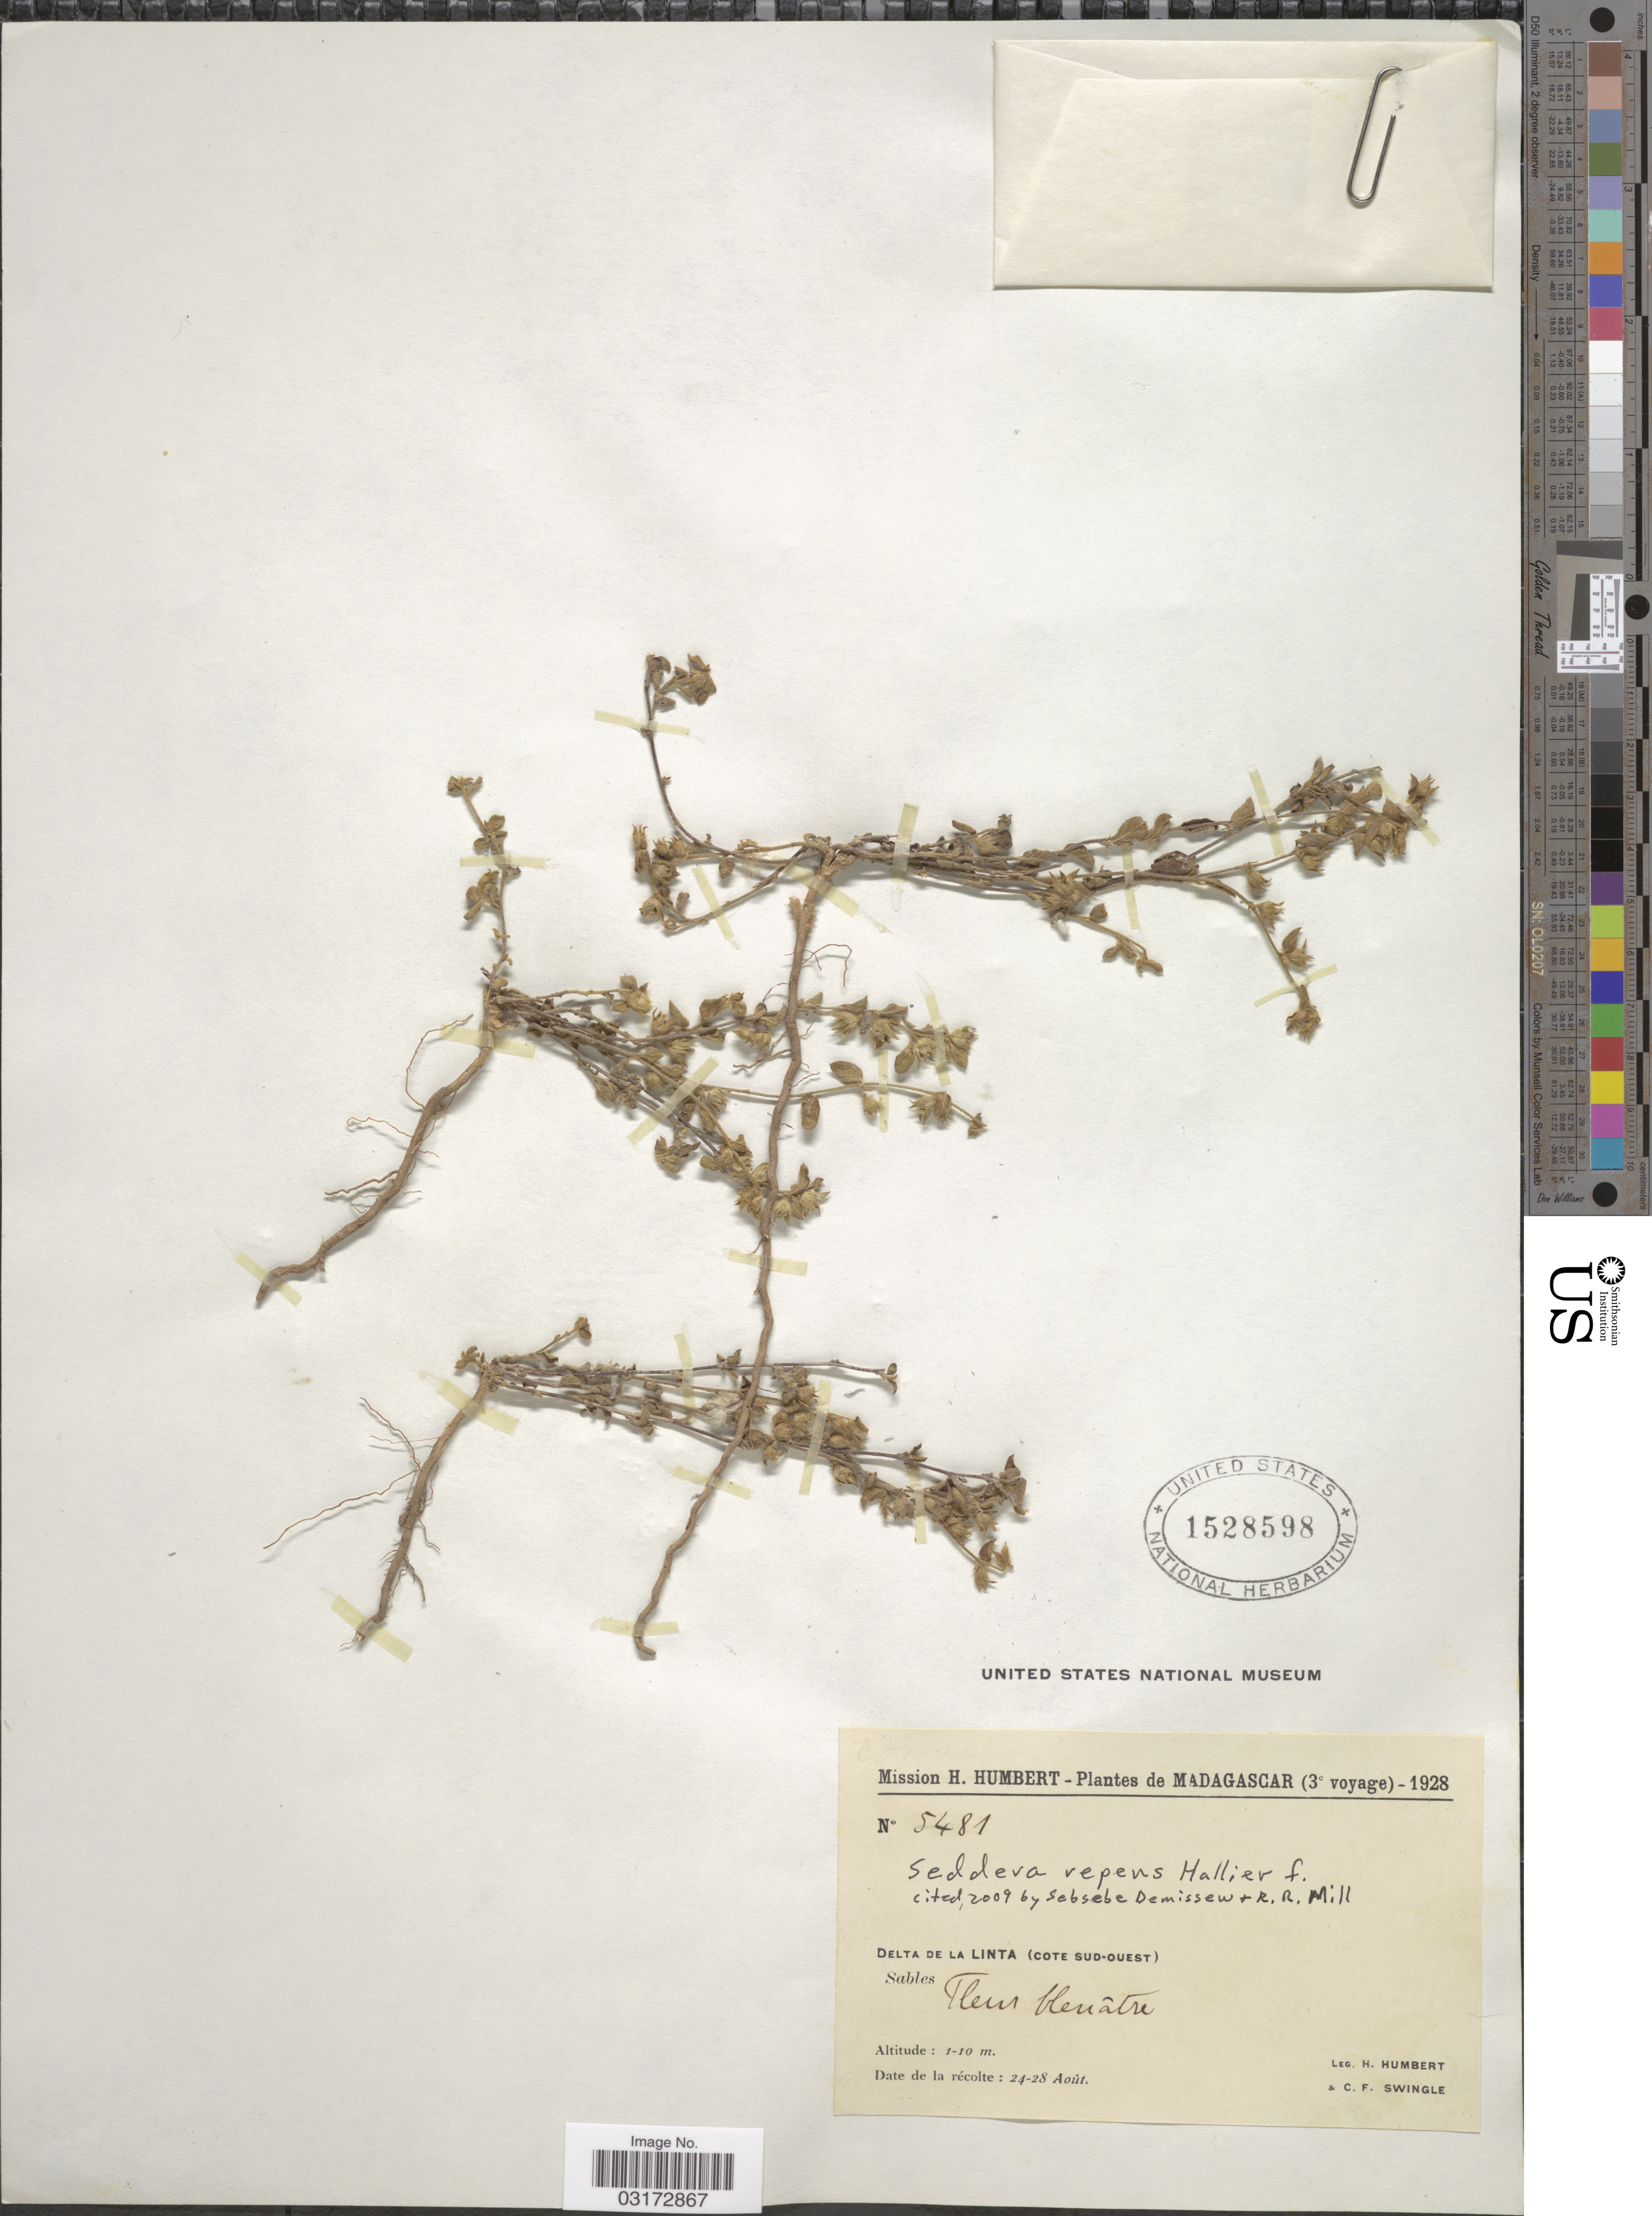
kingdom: Plantae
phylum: Tracheophyta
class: Magnoliopsida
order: Solanales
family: Convolvulaceae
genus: Seddera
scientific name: Seddera repens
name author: Hallier f.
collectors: H. Humbert & C. Swingle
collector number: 5481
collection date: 1928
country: Madagascar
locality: Delta de La Linta (cote sud-ouest).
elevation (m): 1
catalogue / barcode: US 1528598